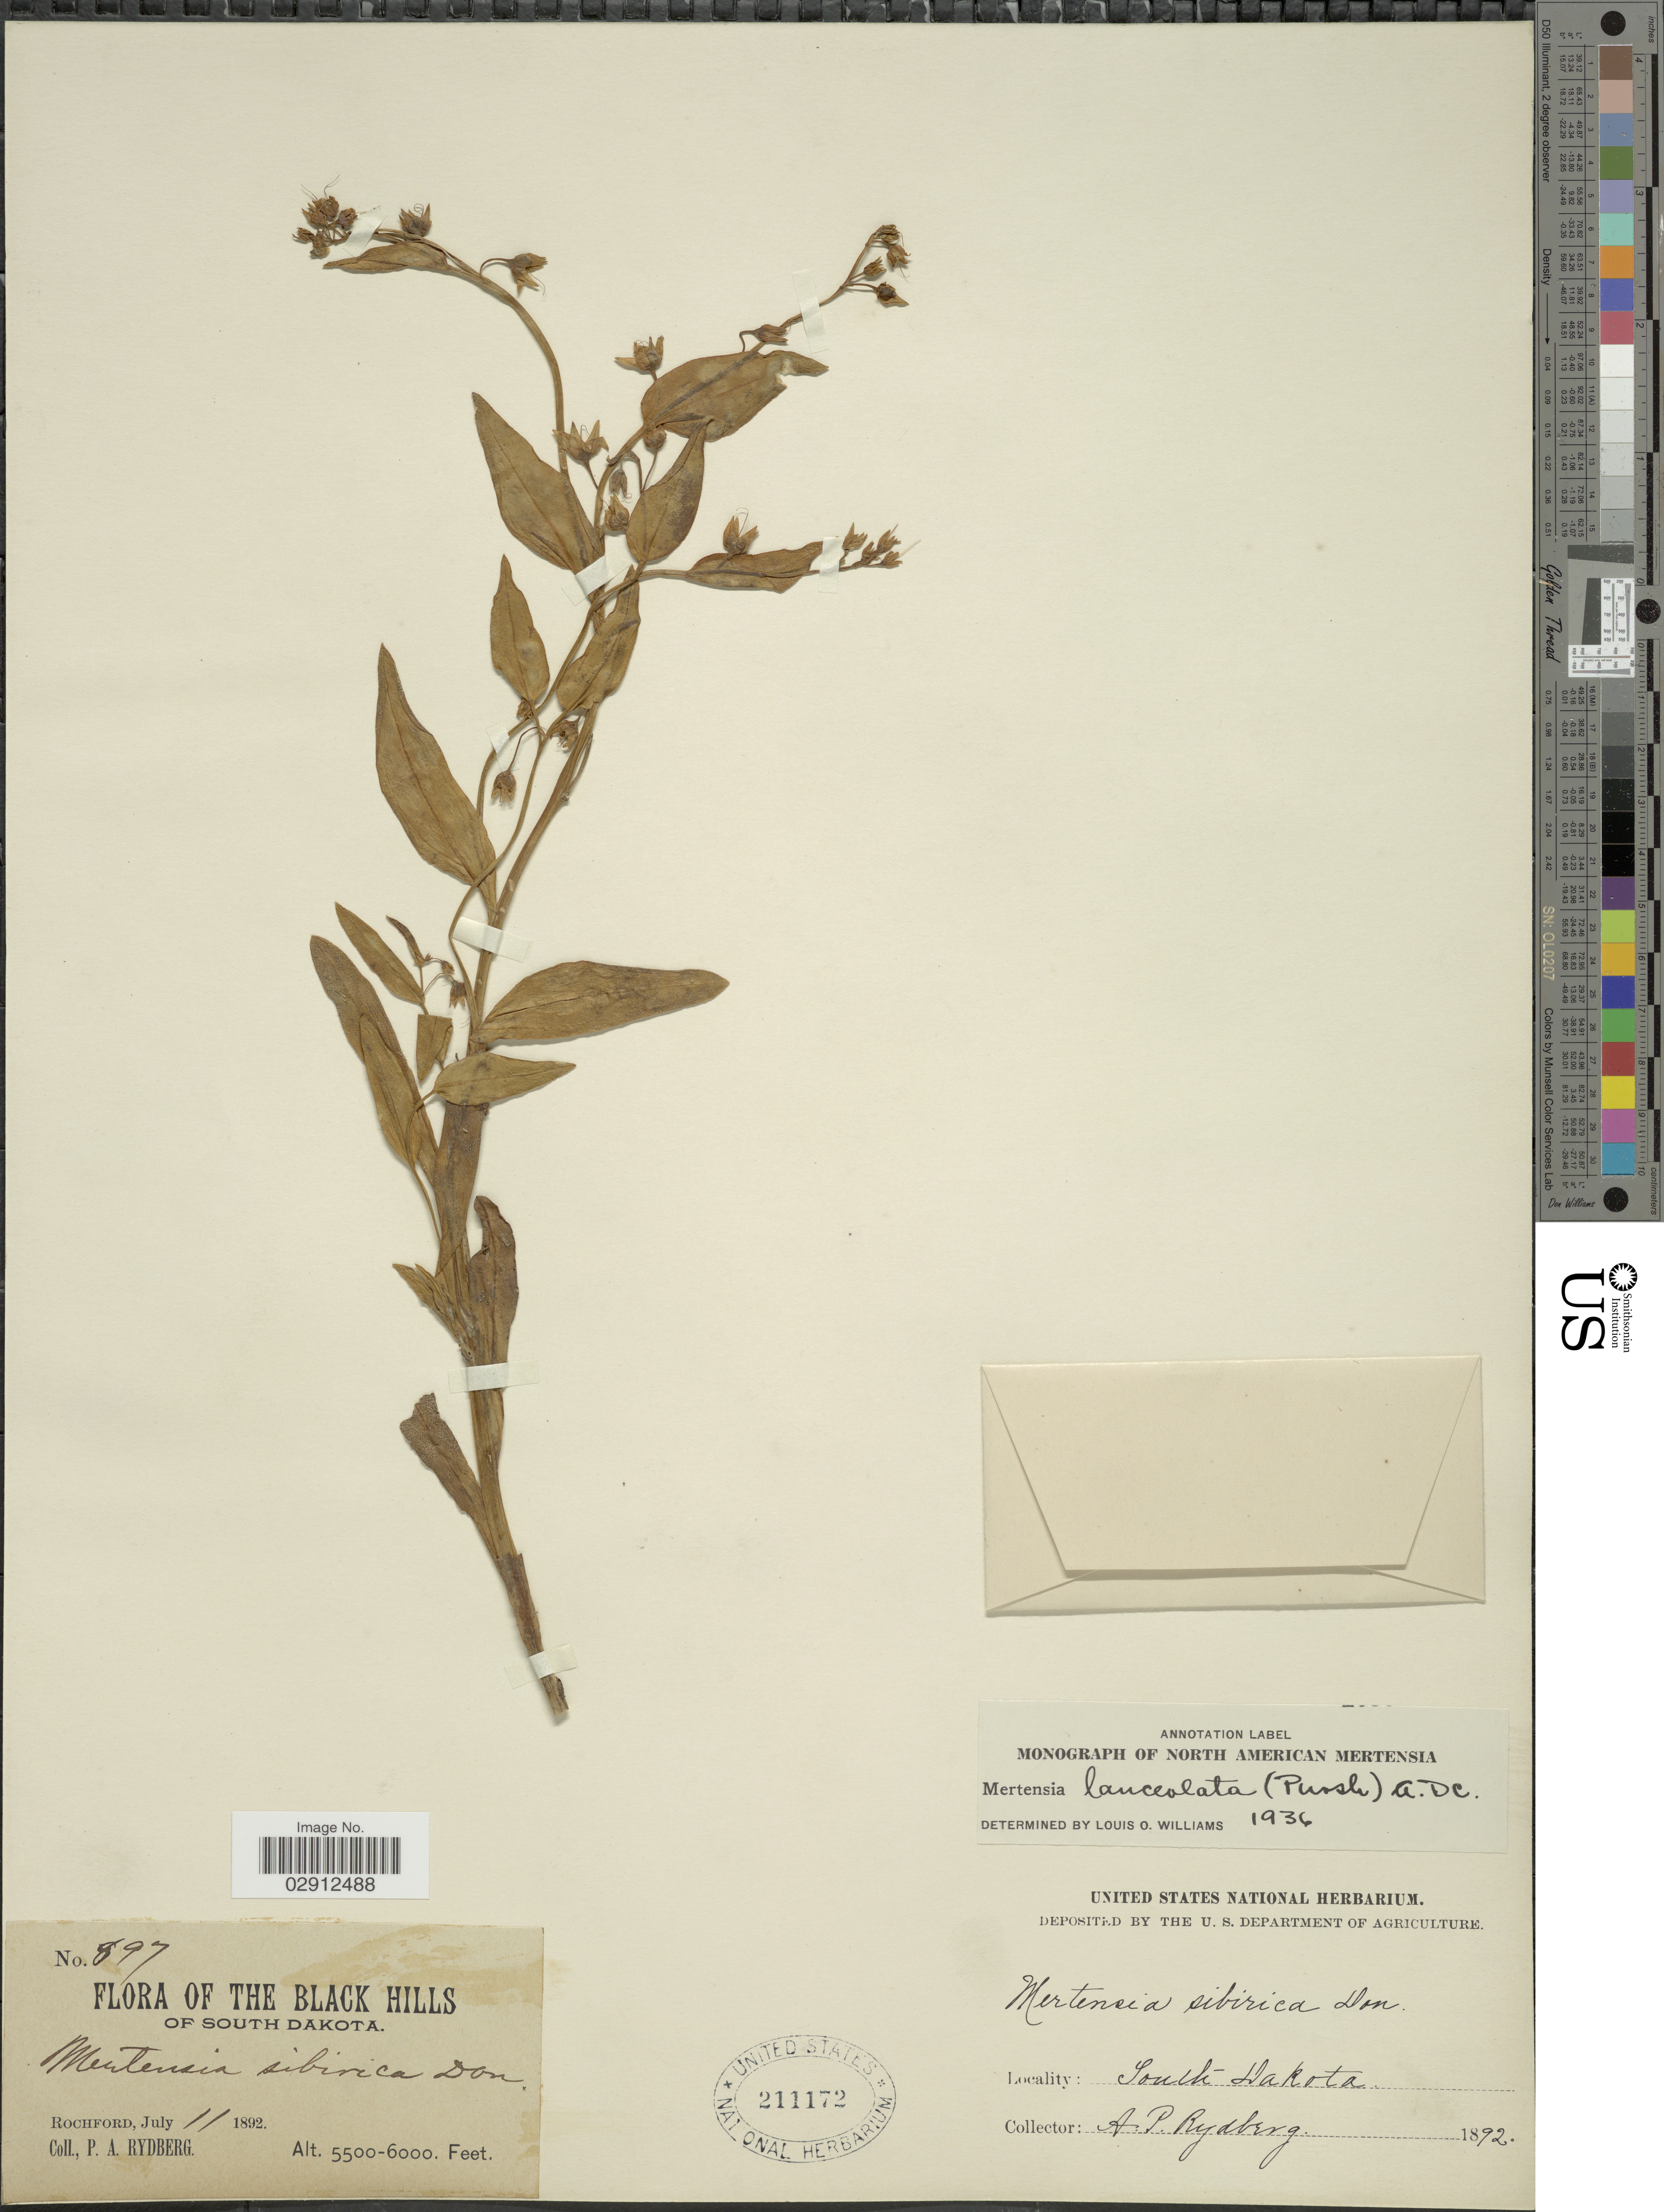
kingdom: Plantae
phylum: Tracheophyta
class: Magnoliopsida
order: Boraginales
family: Boraginaceae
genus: Mertensia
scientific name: Mertensia lanceolata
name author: (Pursh) DC. ex A. DC.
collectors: P. A. Rydberg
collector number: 897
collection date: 1892-07-11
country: United States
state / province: South Dakota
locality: The Black Hills of South Dakota, Rochford.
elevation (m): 1676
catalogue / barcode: US 211172